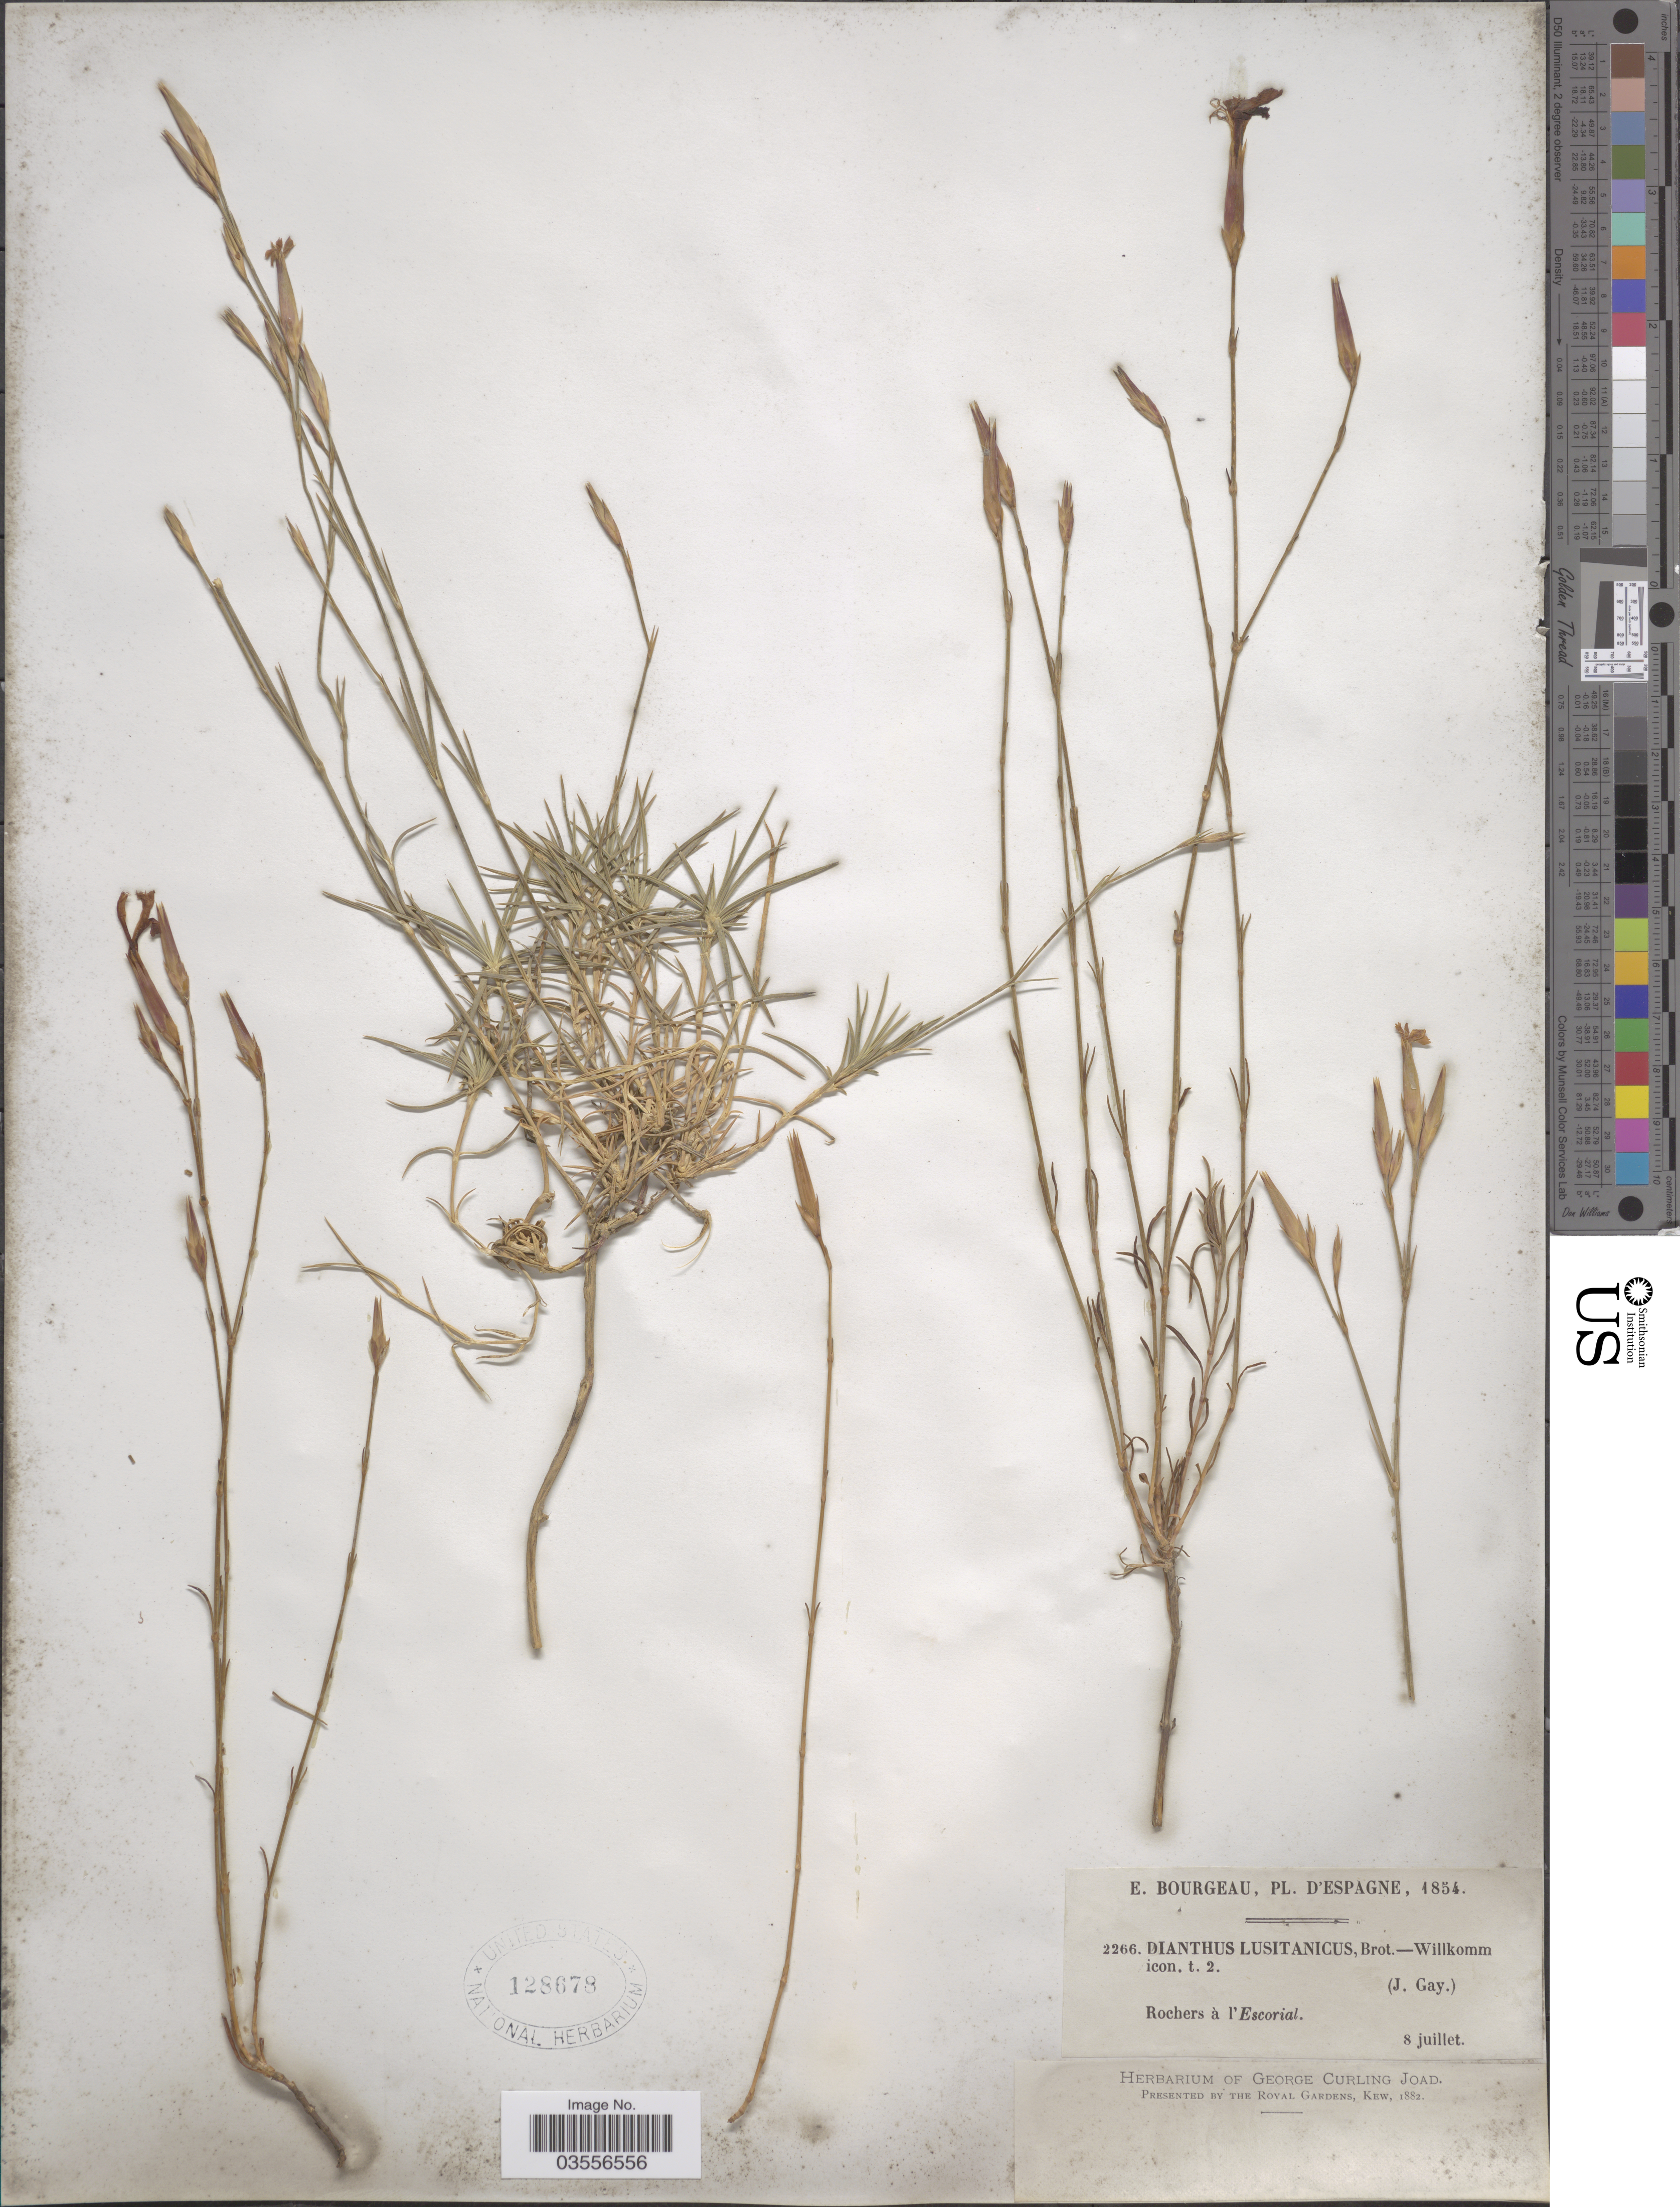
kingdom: Plantae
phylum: Tracheophyta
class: Magnoliopsida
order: Caryophyllales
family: Caryophyllaceae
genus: Dianthus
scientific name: Dianthus lusitanus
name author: Brot.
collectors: E. Bourgeau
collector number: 2266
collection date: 1854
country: Spain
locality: Espagne. Rochers à l'Escorial.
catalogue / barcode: US 128678